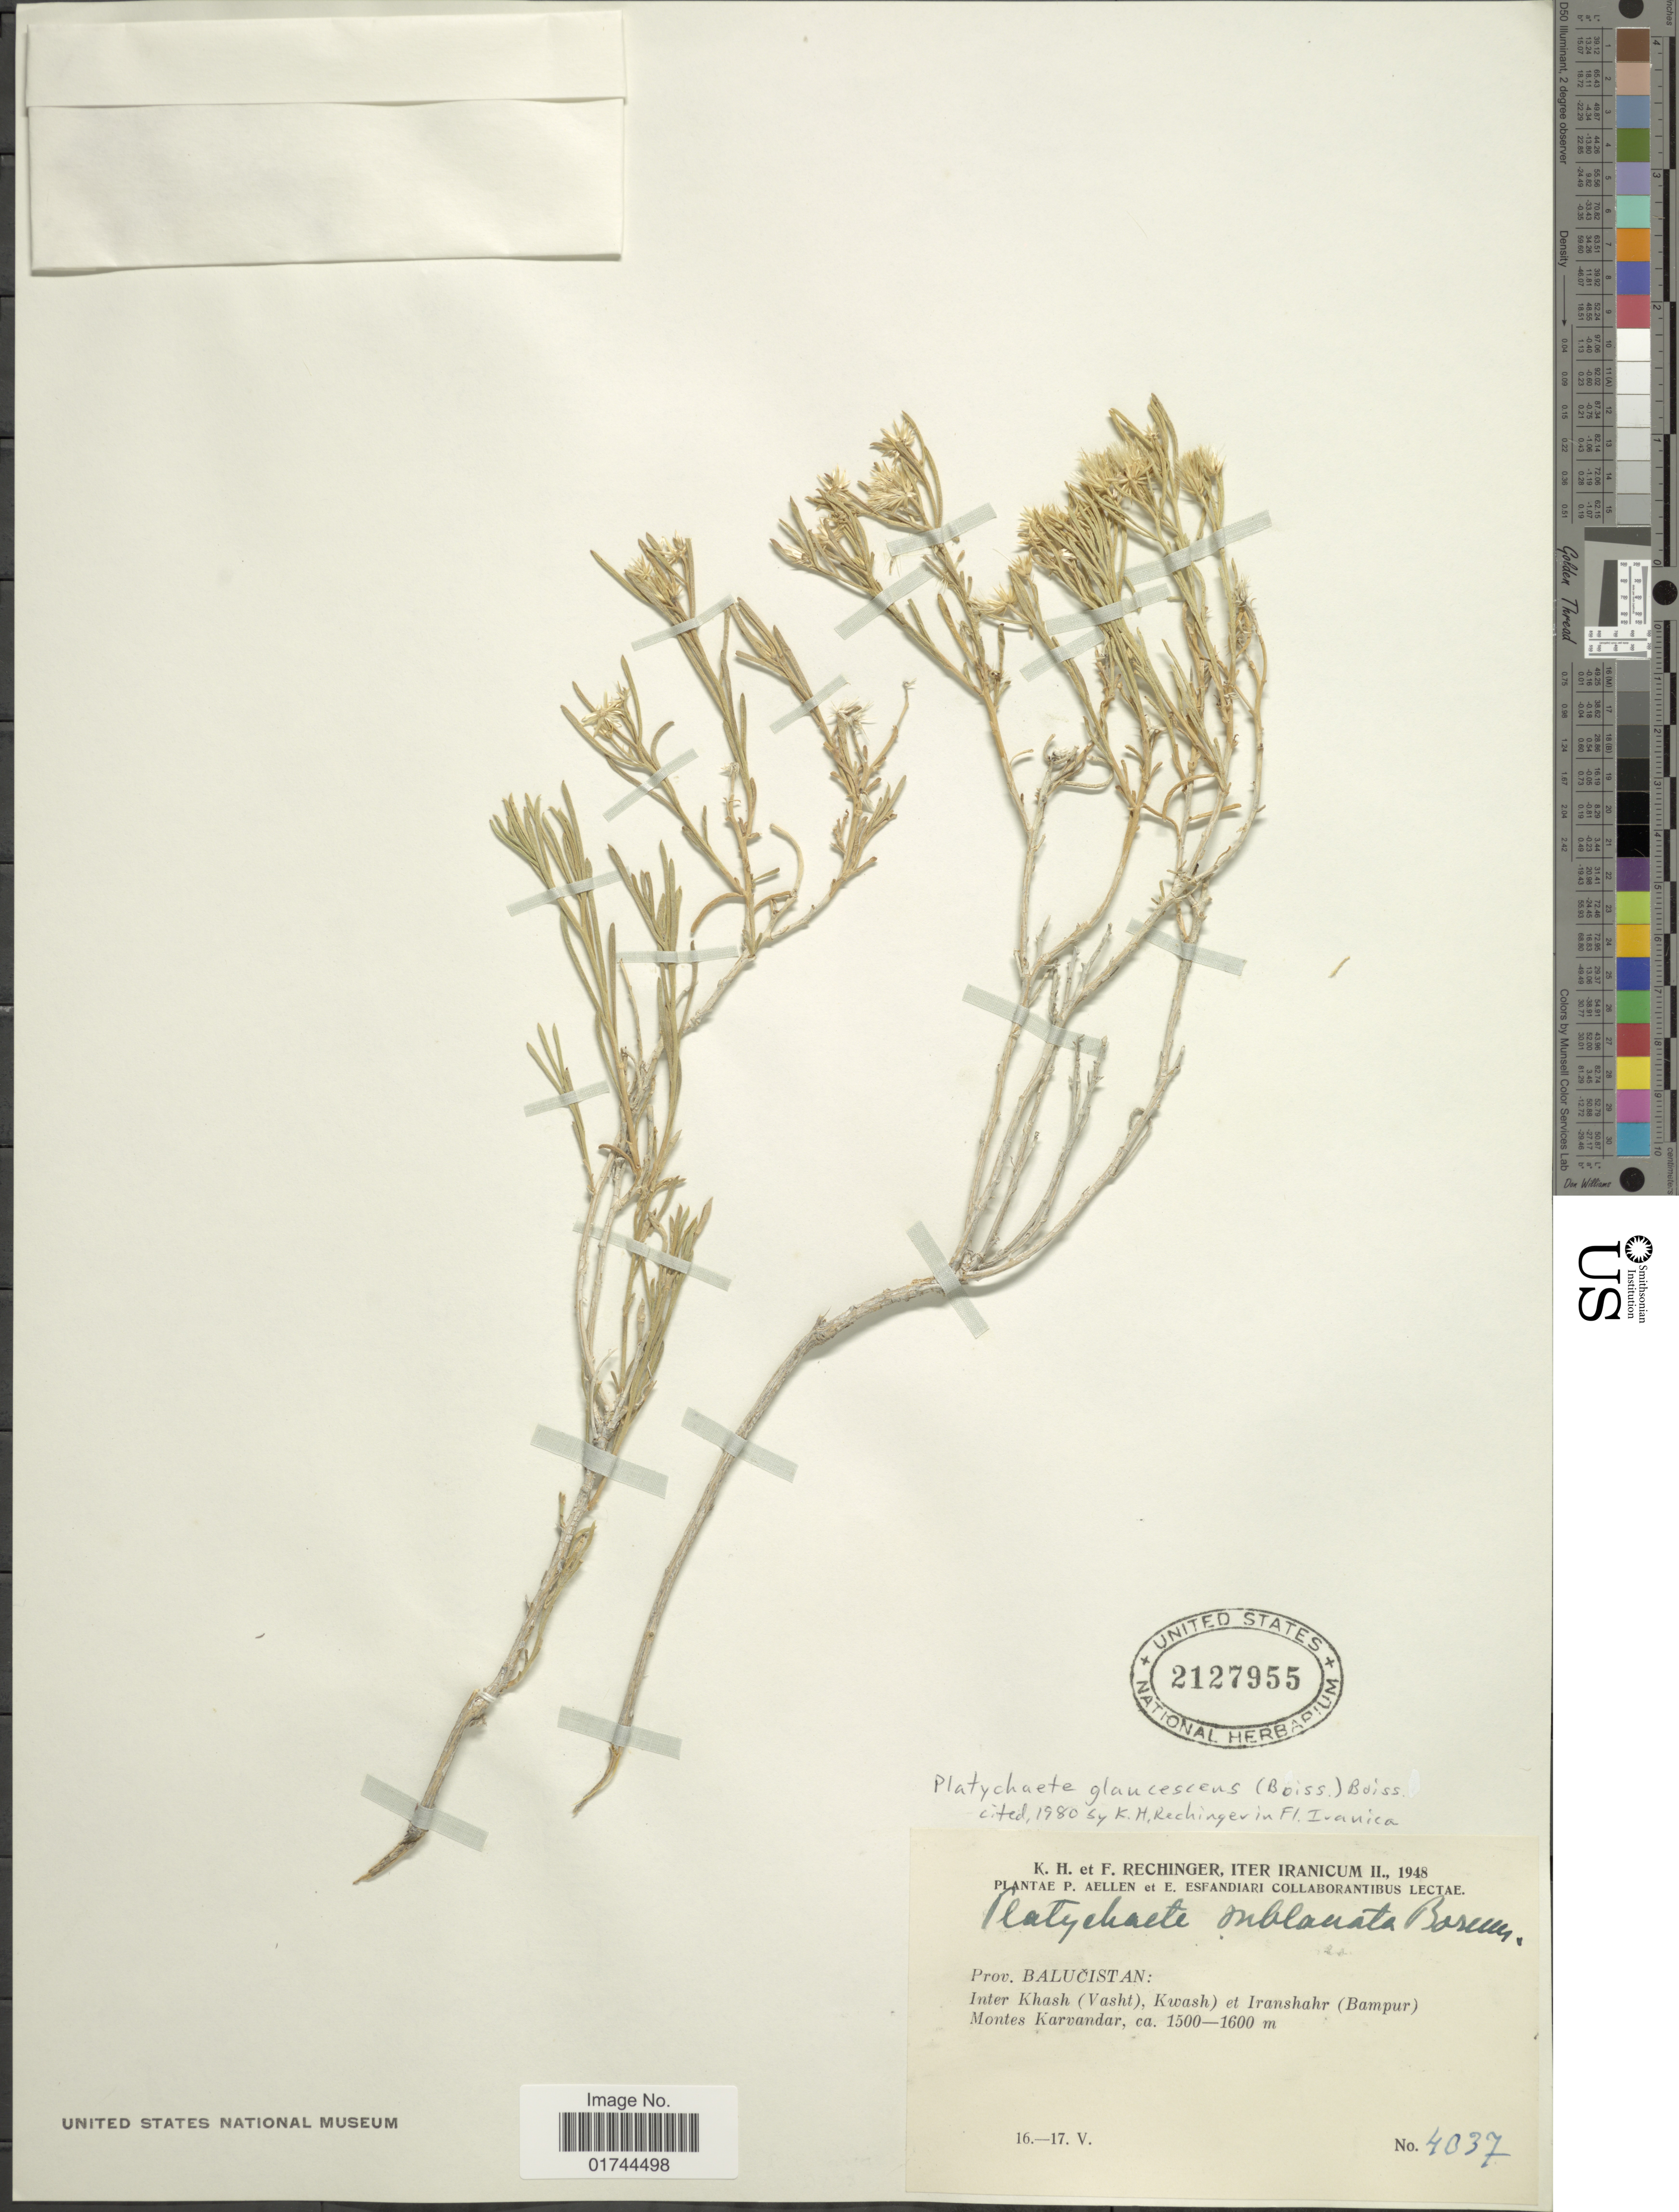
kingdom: Plantae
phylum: Tracheophyta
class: Magnoliopsida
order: Asterales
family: Asteraceae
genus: Pulicaria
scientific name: Pulicaria glaucescens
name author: (Boiss.) Jaub. & Spach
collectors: K. H. Rechinger & F. Rechinger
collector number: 4037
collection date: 1948-05-16/1948-05-17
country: Iran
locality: Prov. Balucistan, Inter Khash (Vasht) et Iranshar (Bampur), Montes Karvandar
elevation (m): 1500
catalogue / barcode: US 2127955